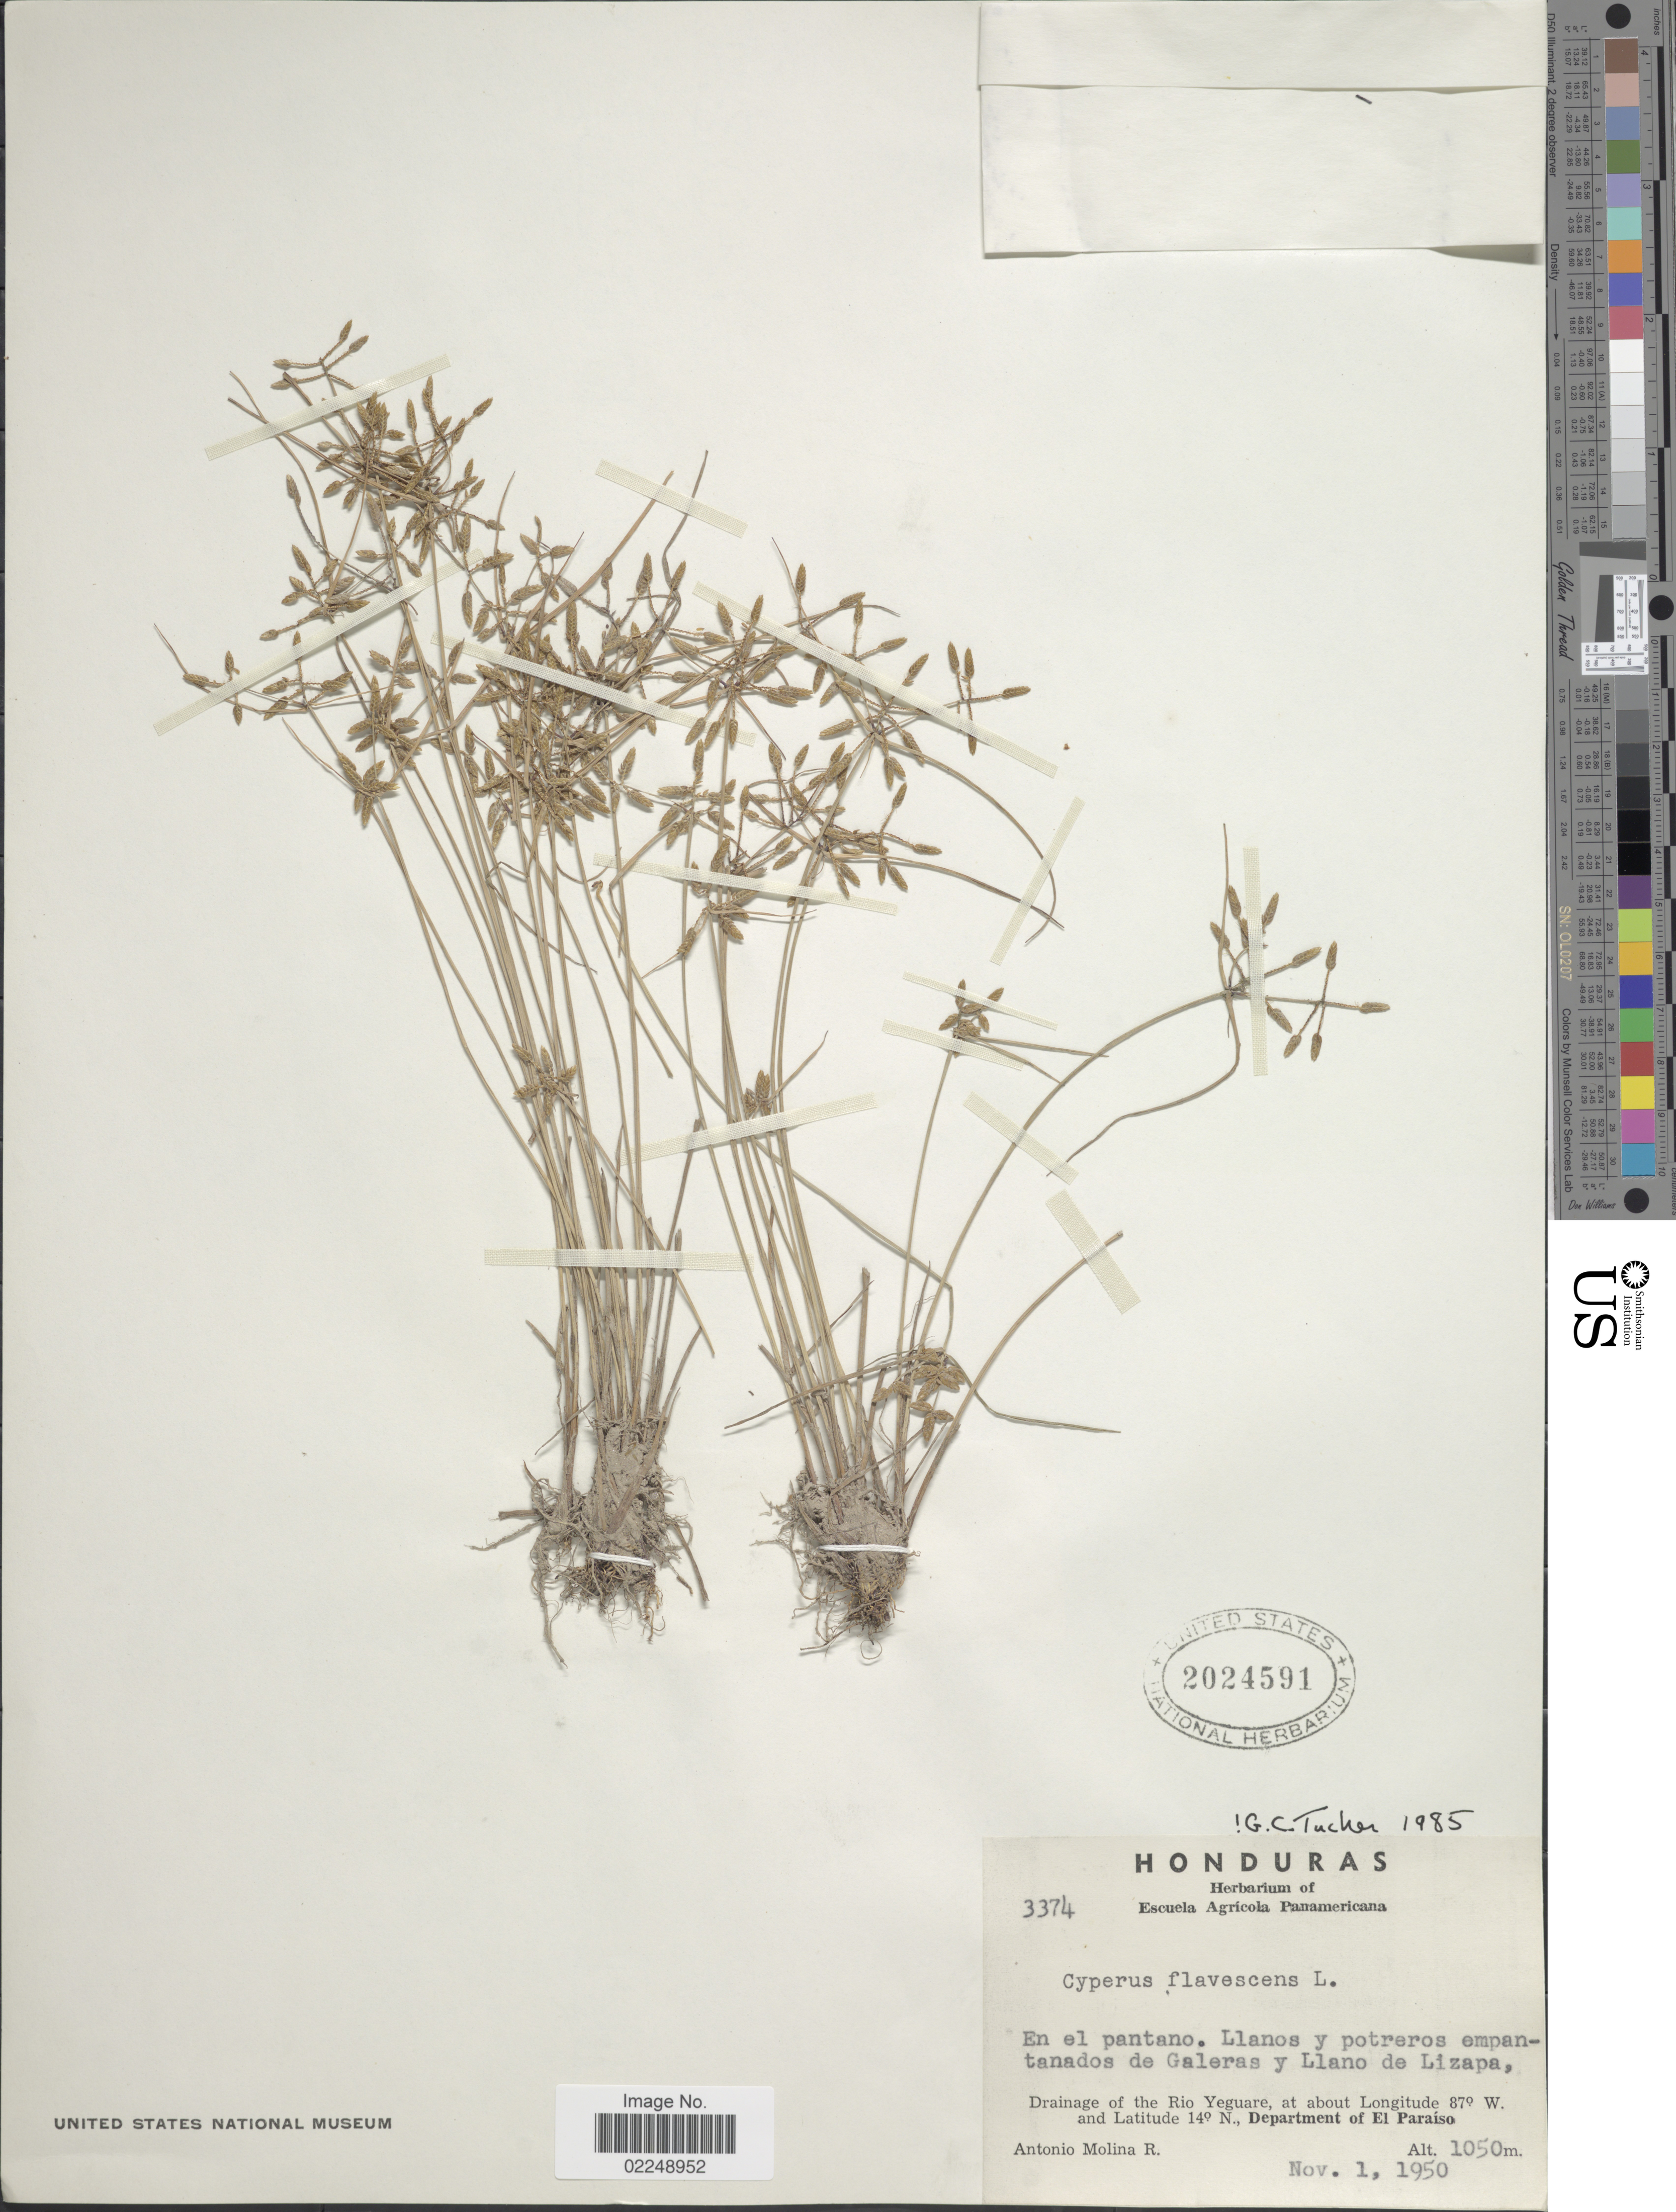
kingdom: Plantae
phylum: Tracheophyta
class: Liliopsida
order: Poales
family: Cyperaceae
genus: Cyperus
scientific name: Cyperus flavescens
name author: L.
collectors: A. Molina R.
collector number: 3374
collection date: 1950-11-01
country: Honduras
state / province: El Paraíso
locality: En el pantano. Llanos y potreros empantanados de Galeras y Llano de Lizapa, Drainage at the Rio Yeguare,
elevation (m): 1050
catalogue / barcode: US 2024591